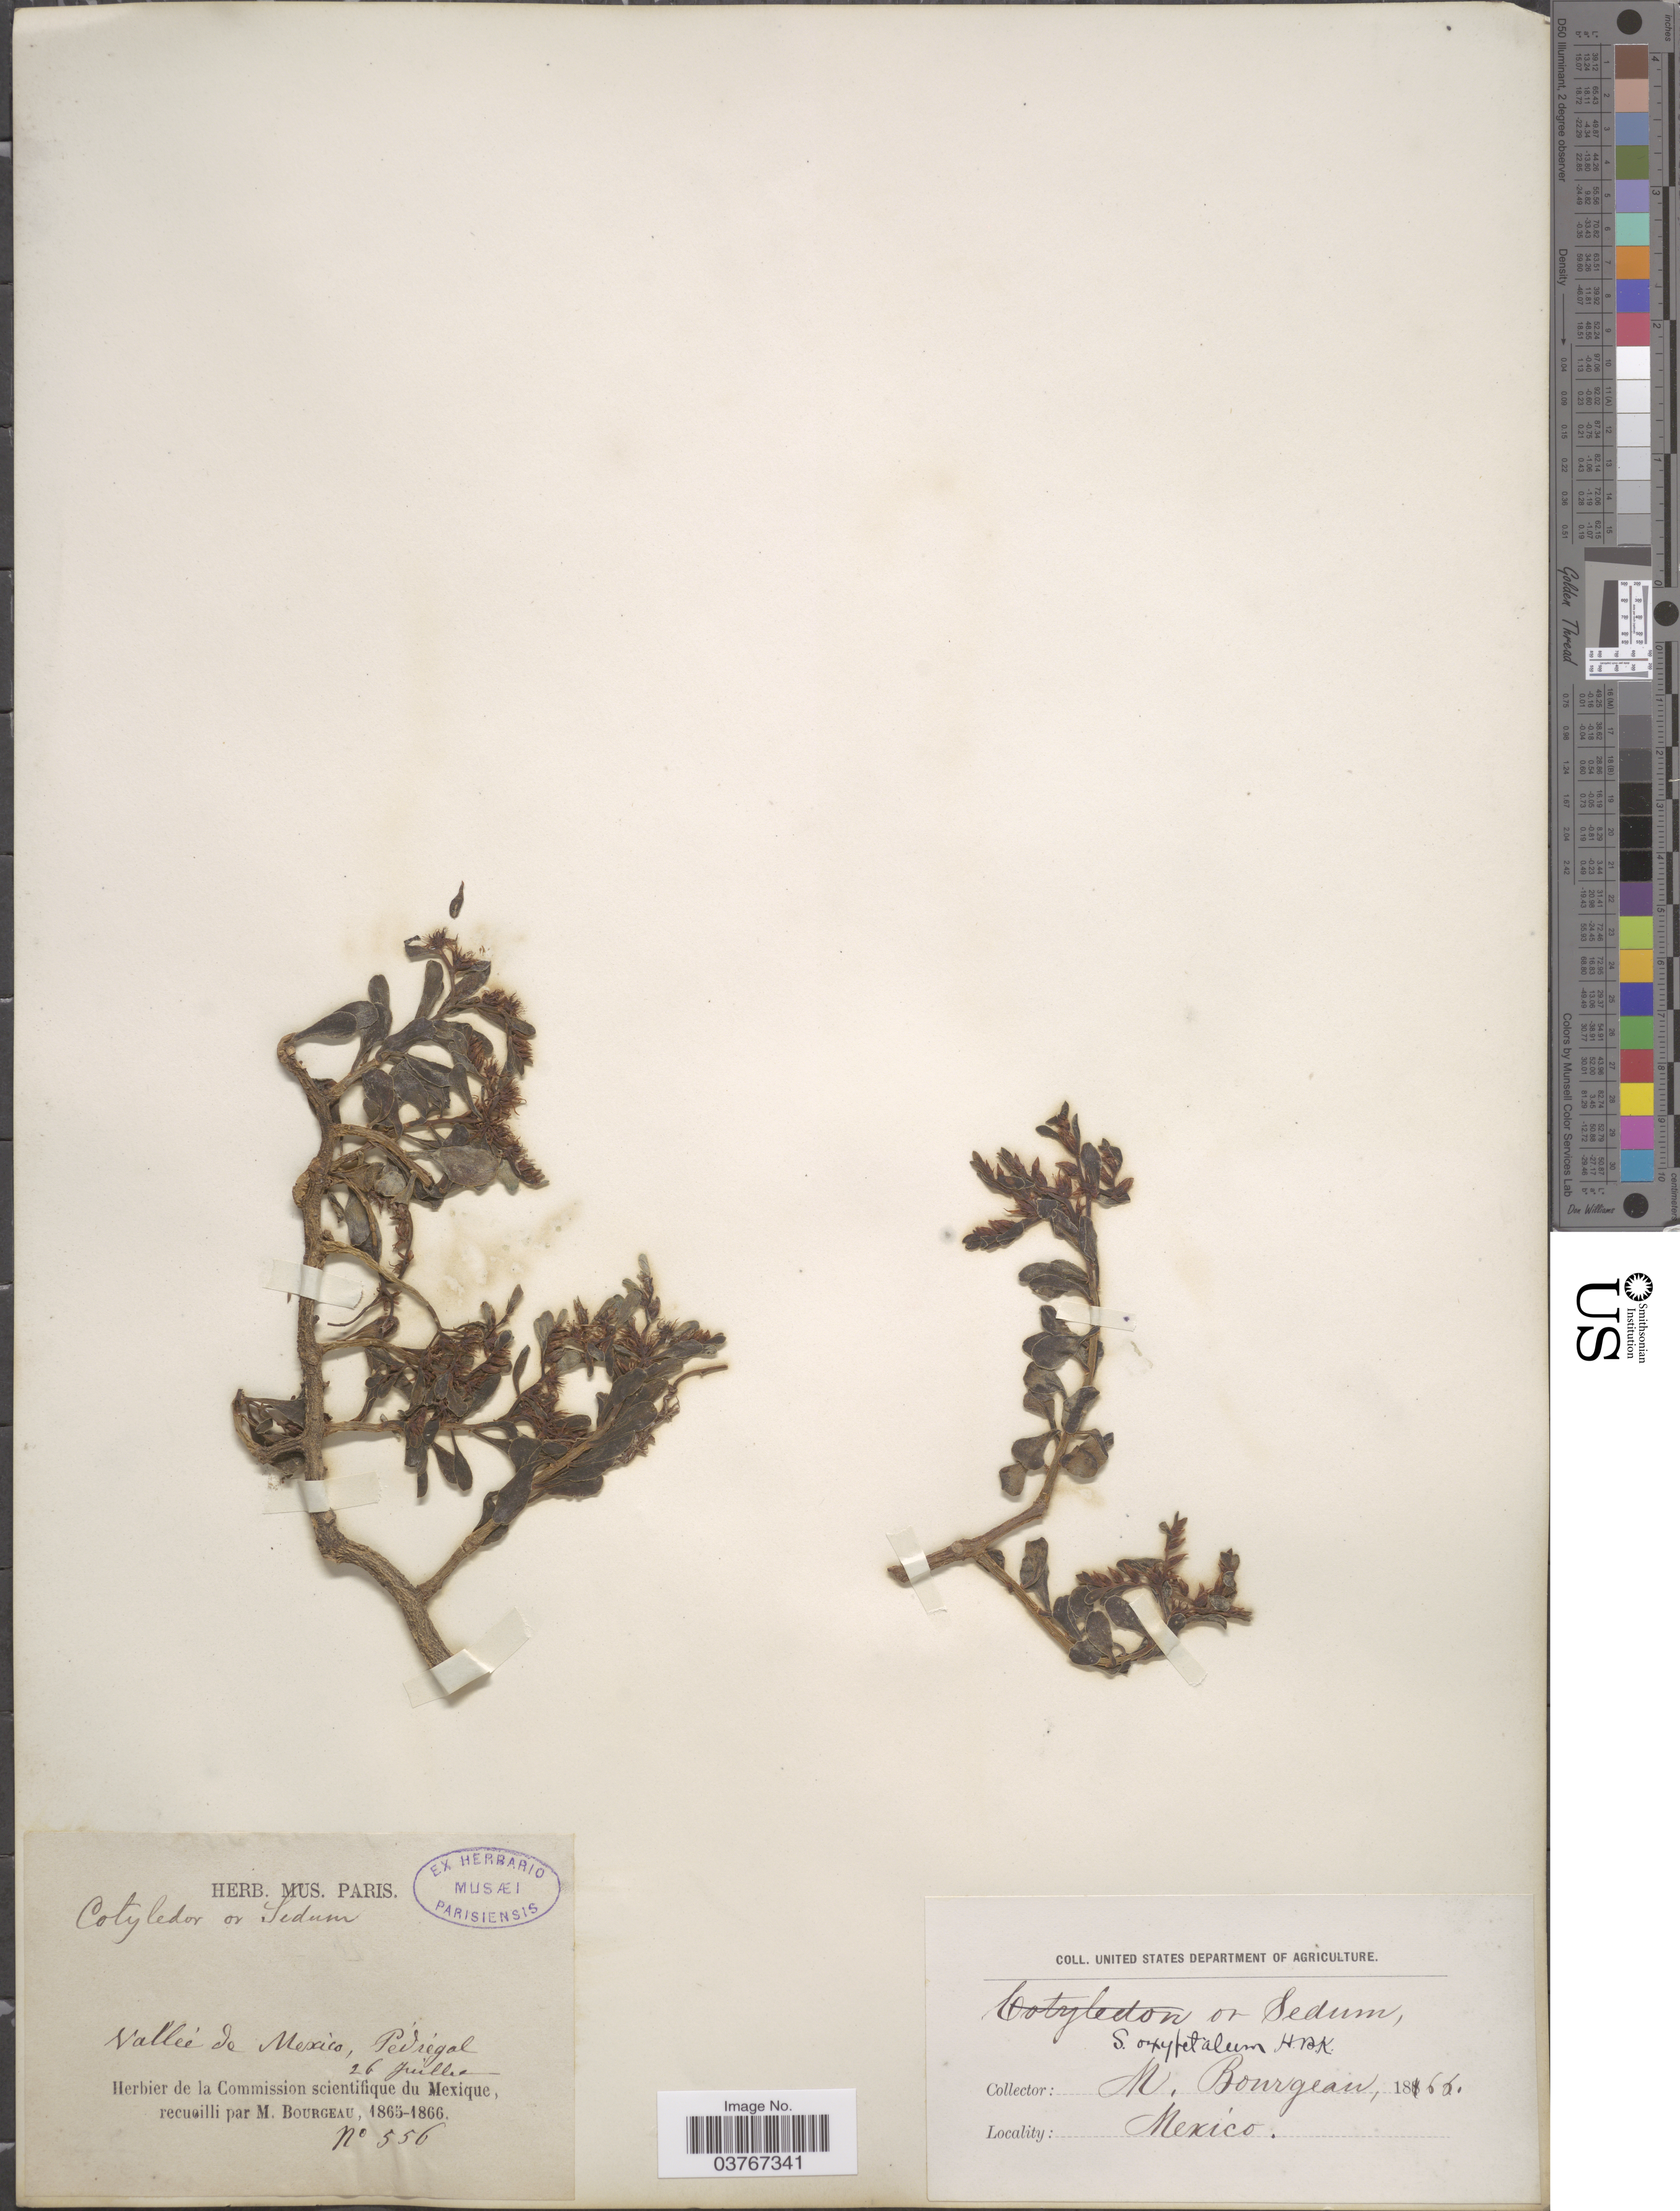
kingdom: Plantae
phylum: Tracheophyta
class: Magnoliopsida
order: Saxifragales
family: Crassulaceae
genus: Sedum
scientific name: Sedum oxypetalum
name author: Kunth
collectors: M. Bourgeau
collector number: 556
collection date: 1866-07-26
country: Mexico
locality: Valleé de Mexico, Pedregal.